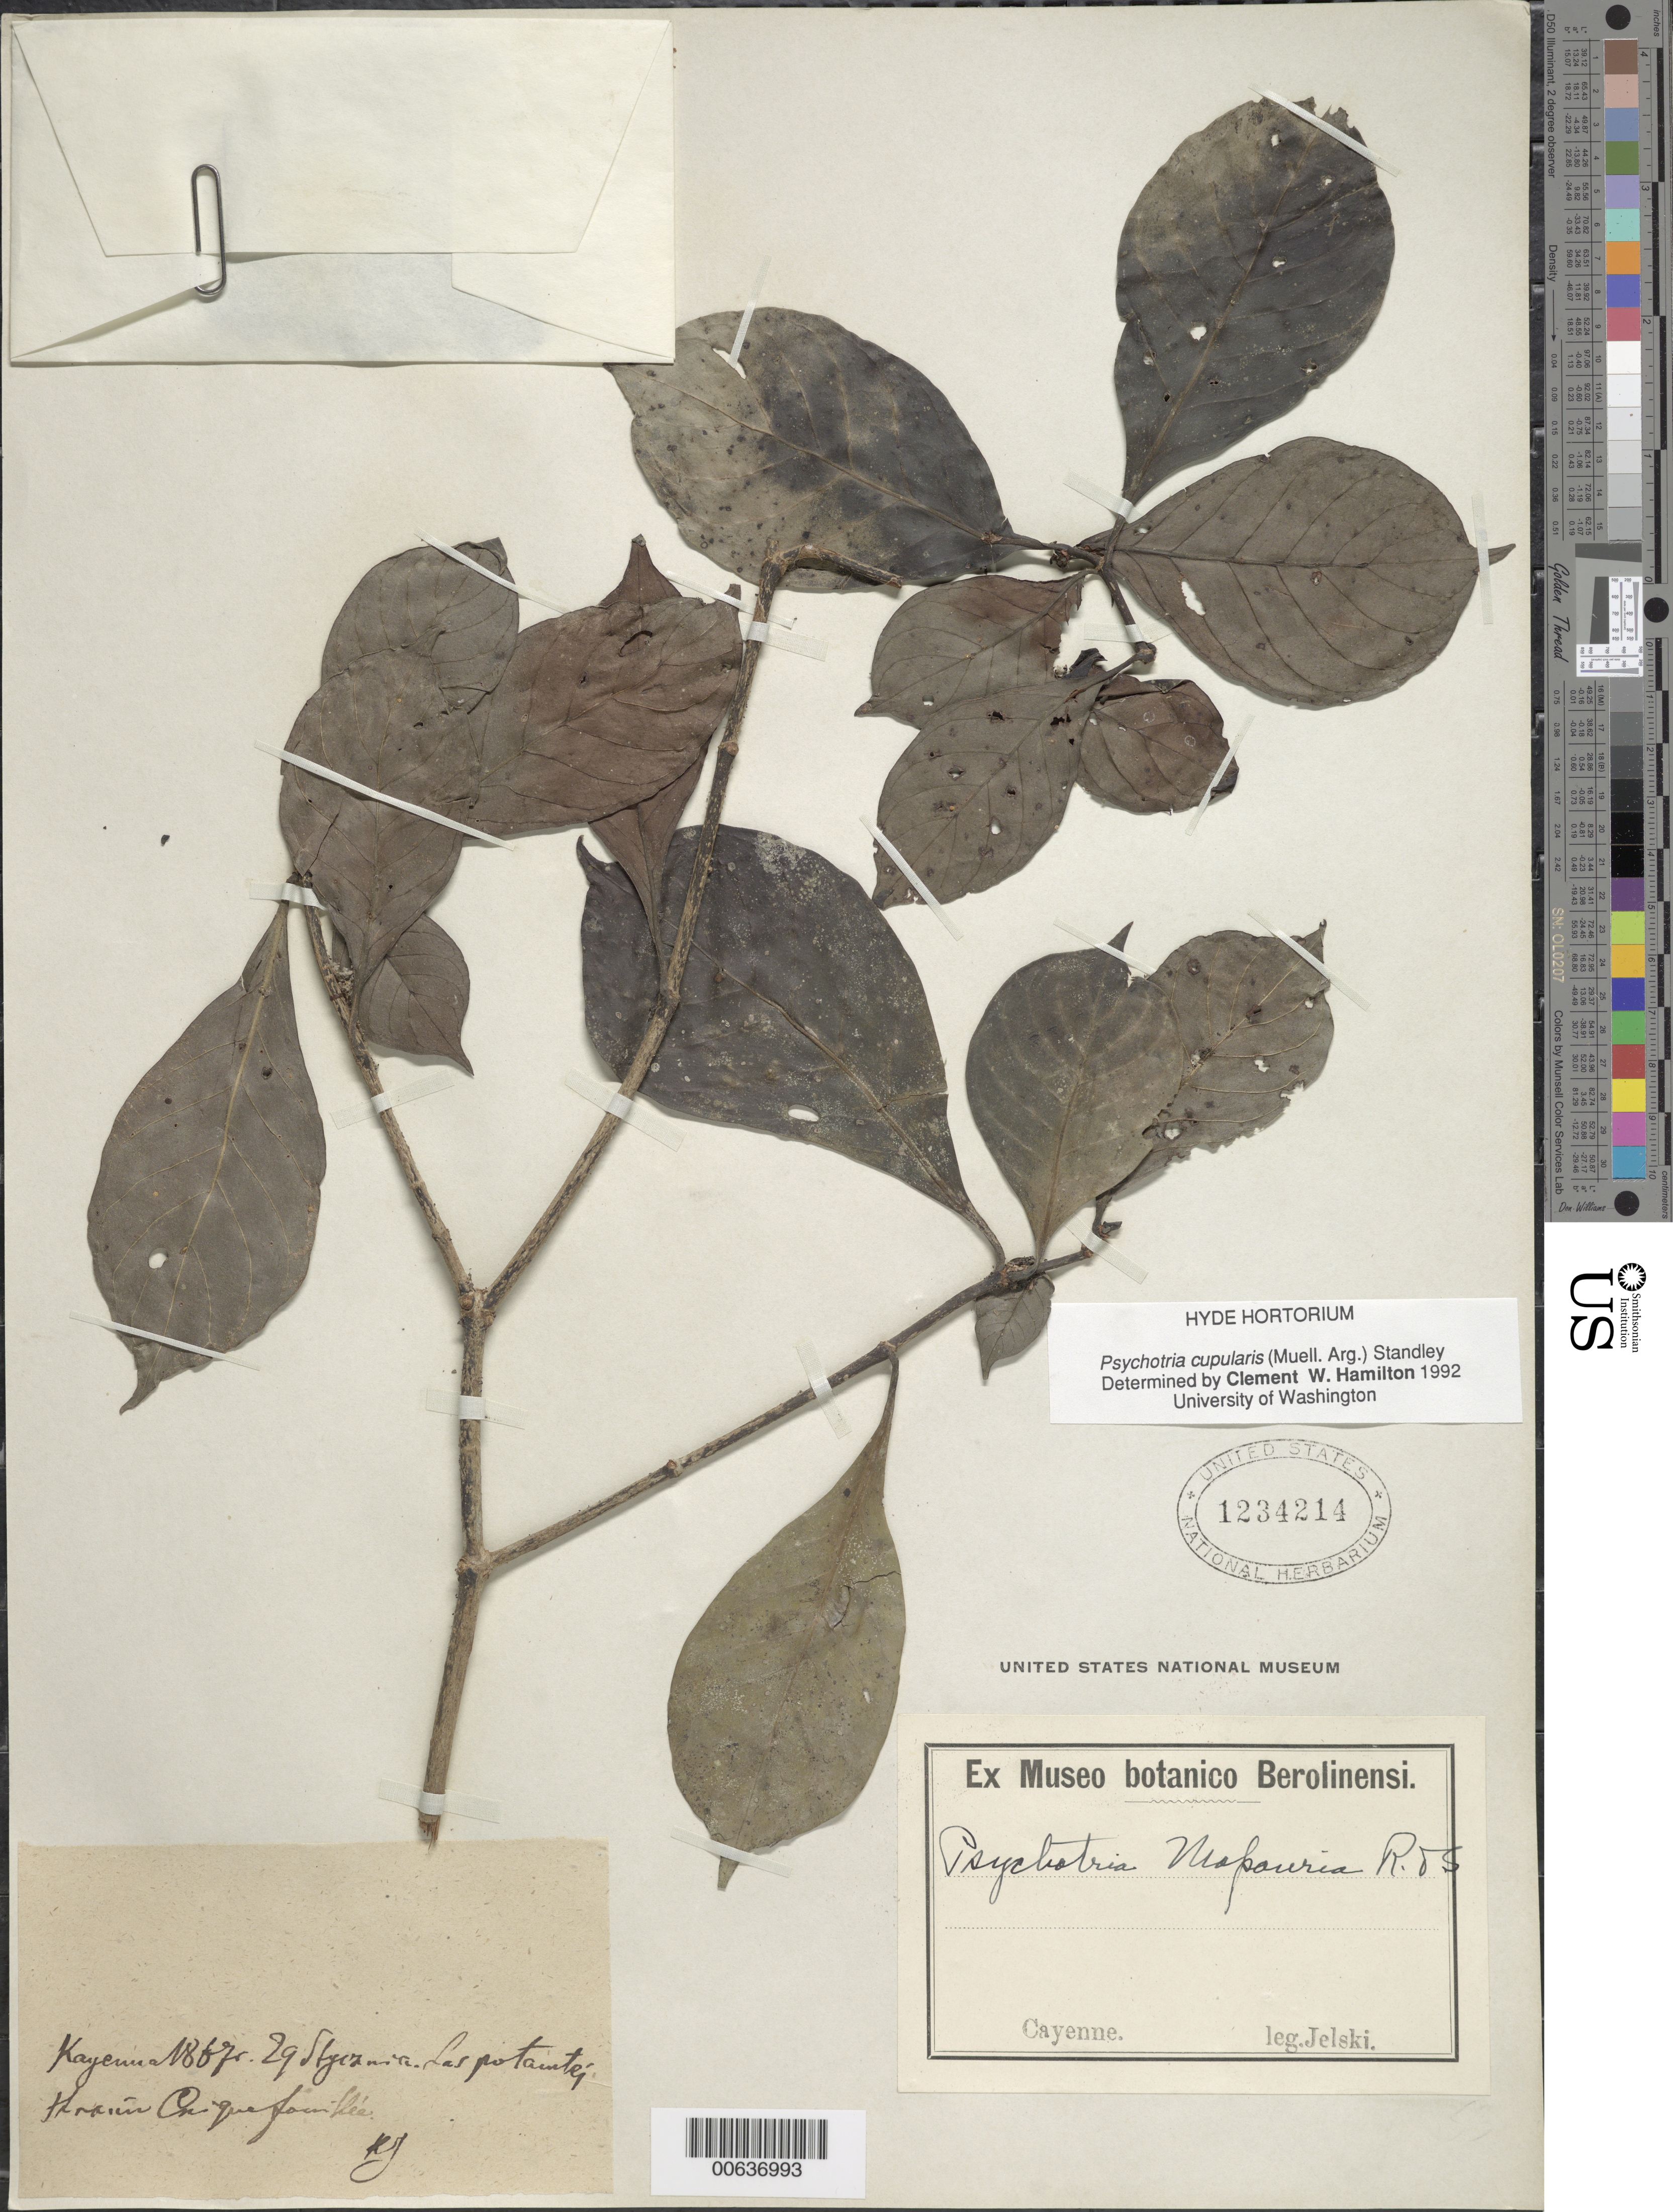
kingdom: Plantae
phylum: Tracheophyta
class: Magnoliopsida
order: Gentianales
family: Rubiaceae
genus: Psychotria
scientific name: Psychotria cupularis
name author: (Müll. Arg.) Standl.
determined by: Hamilton, C. W.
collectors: H. Jelski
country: French Guiana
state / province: Cayenne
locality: Cayenne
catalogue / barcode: US 1234214